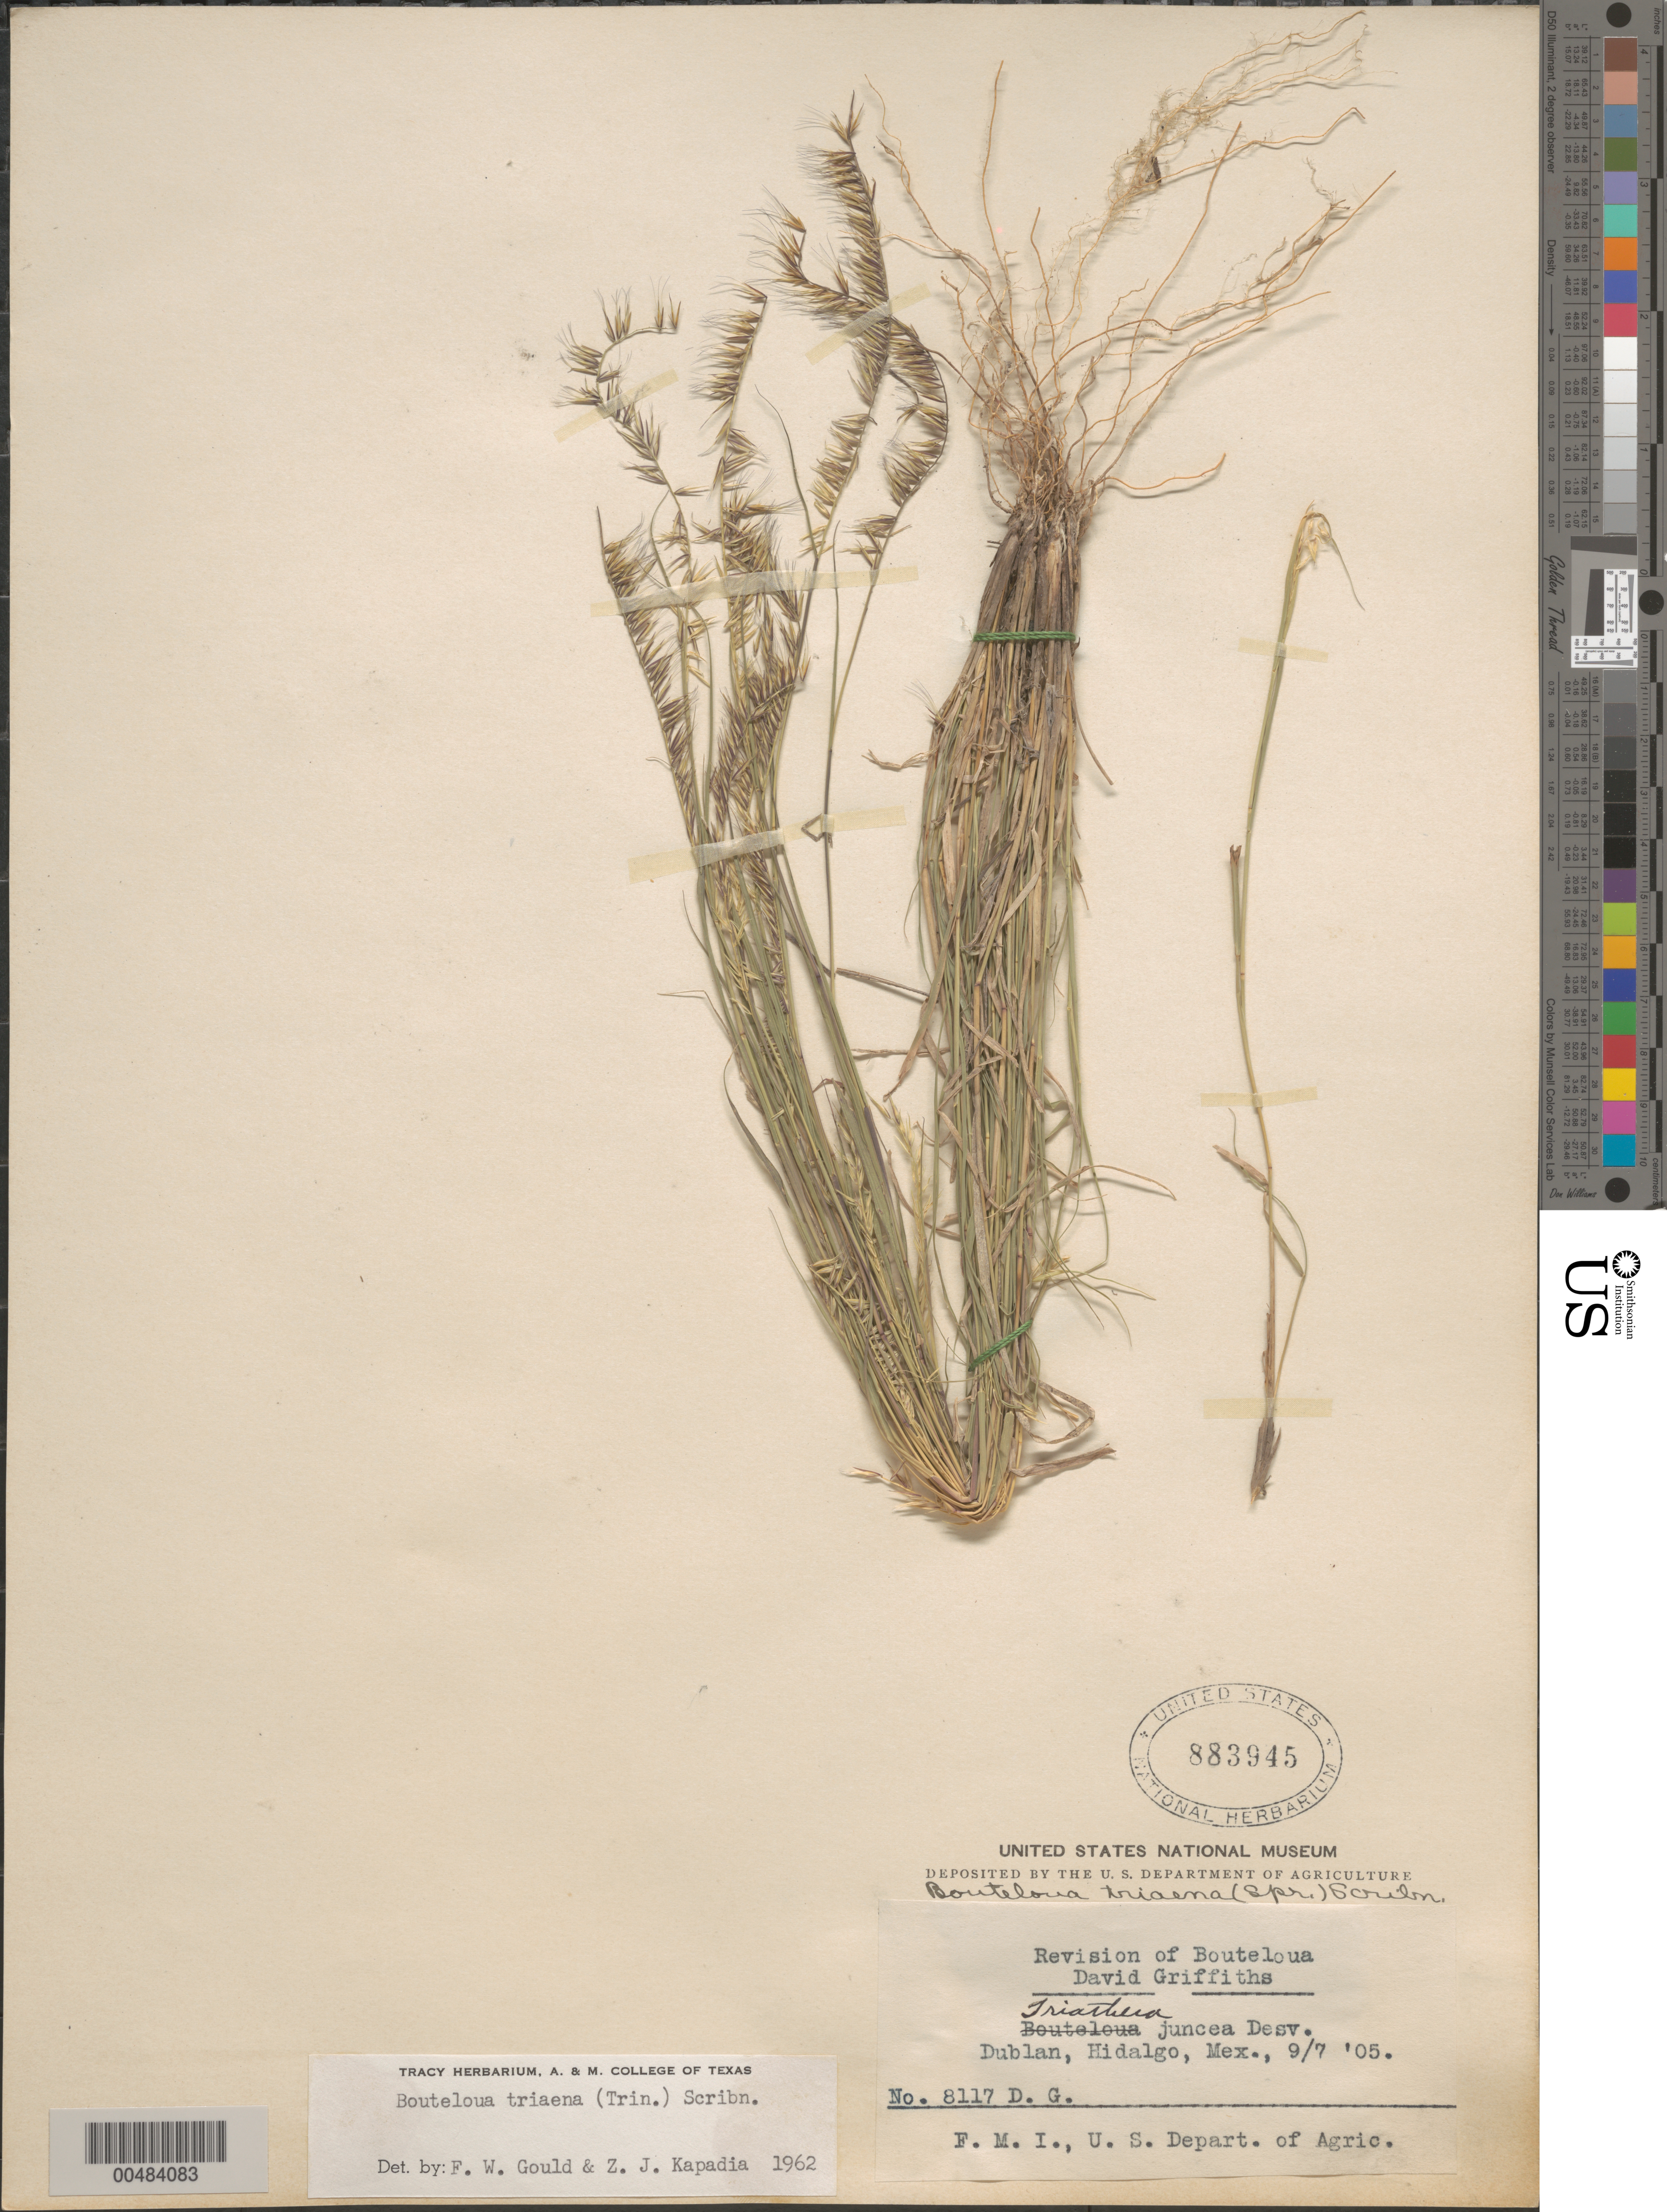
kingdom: Plantae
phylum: Tracheophyta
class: Liliopsida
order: Poales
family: Poaceae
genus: Bouteloua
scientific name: Bouteloua triaena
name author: (Trin. ex Spreng.) Scribn.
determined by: Gould, F. W.; Kapadia, Zarir J.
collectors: D. Griffiths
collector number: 8117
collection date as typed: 7 Sep 1905 or 9 Jul 1905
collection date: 1905-07-09 or 1905-09-07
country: Mexico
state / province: Hidalgo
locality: Dublan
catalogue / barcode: US 883945